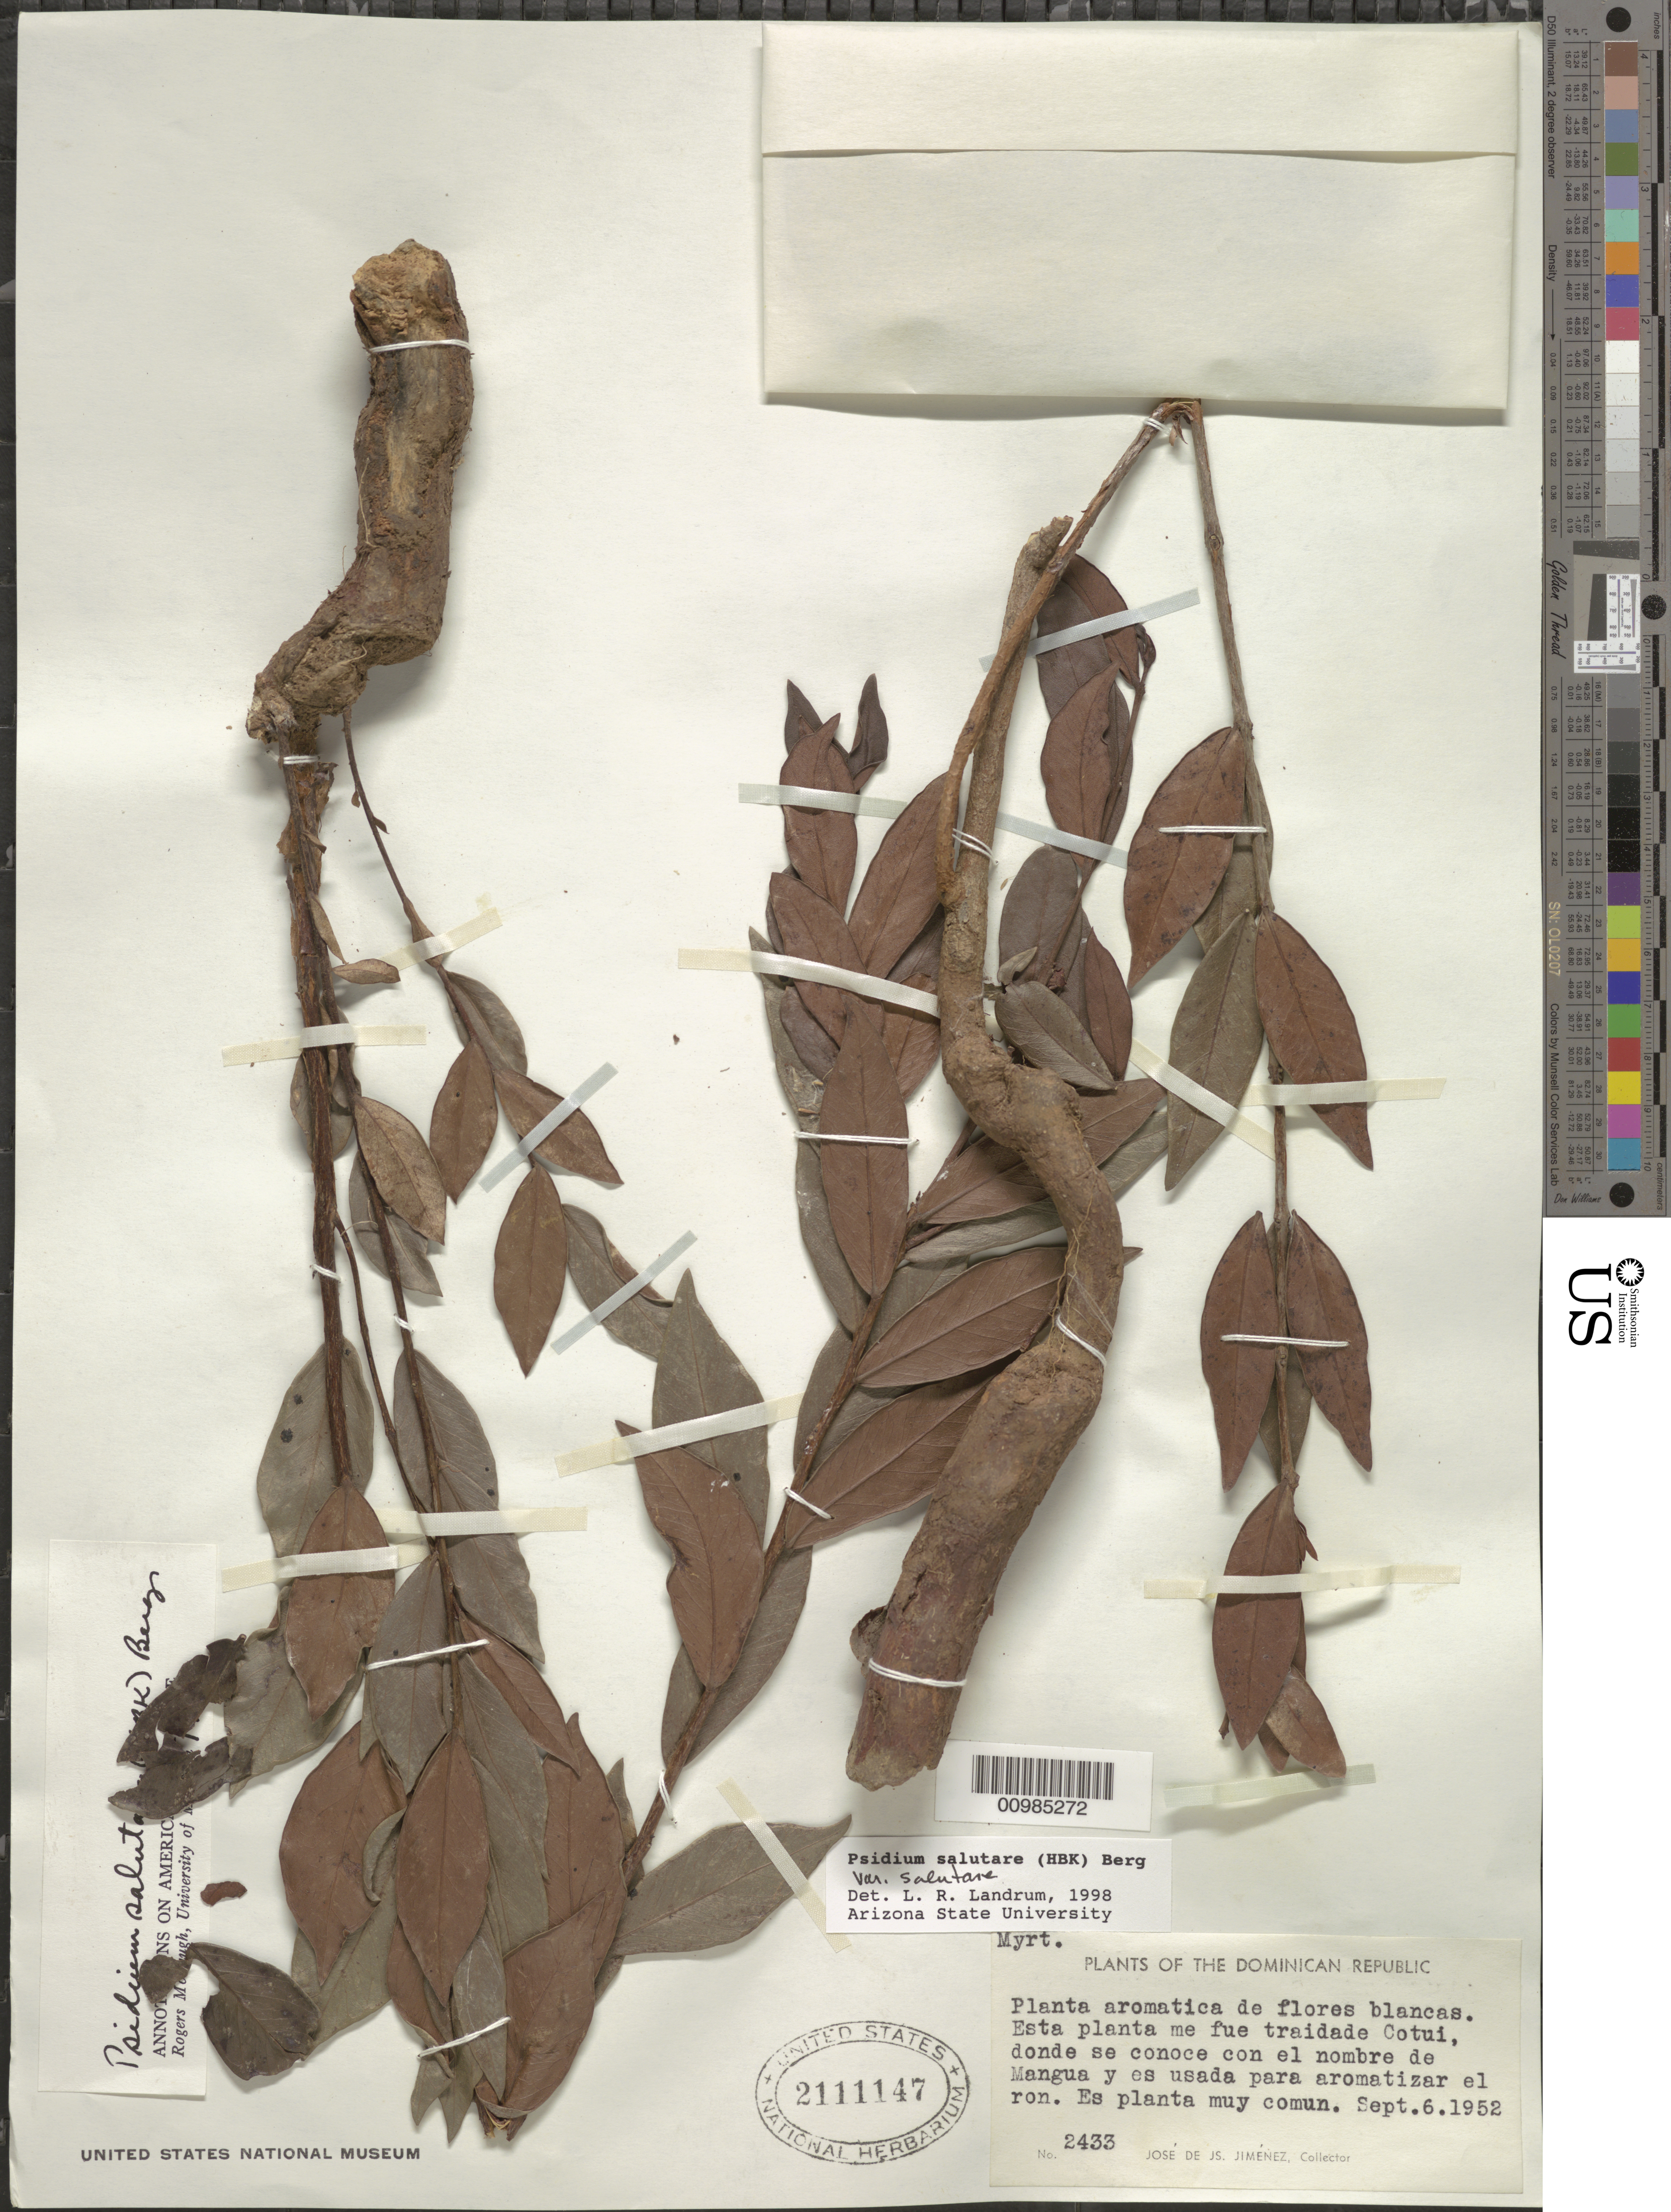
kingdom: Plantae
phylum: Tracheophyta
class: Magnoliopsida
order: Myrtales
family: Myrtaceae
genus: Psidium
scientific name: Psidium salutare var. salutare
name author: (Kunth) O. Berg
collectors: J. J. Jiménez Almonte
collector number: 2433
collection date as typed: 06 Sep 1952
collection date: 1952-09-06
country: Dominican Republic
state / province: Sánchez Ramírez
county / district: Cotui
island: Hispaniola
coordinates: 0 N, 0 E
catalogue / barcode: US 2111147